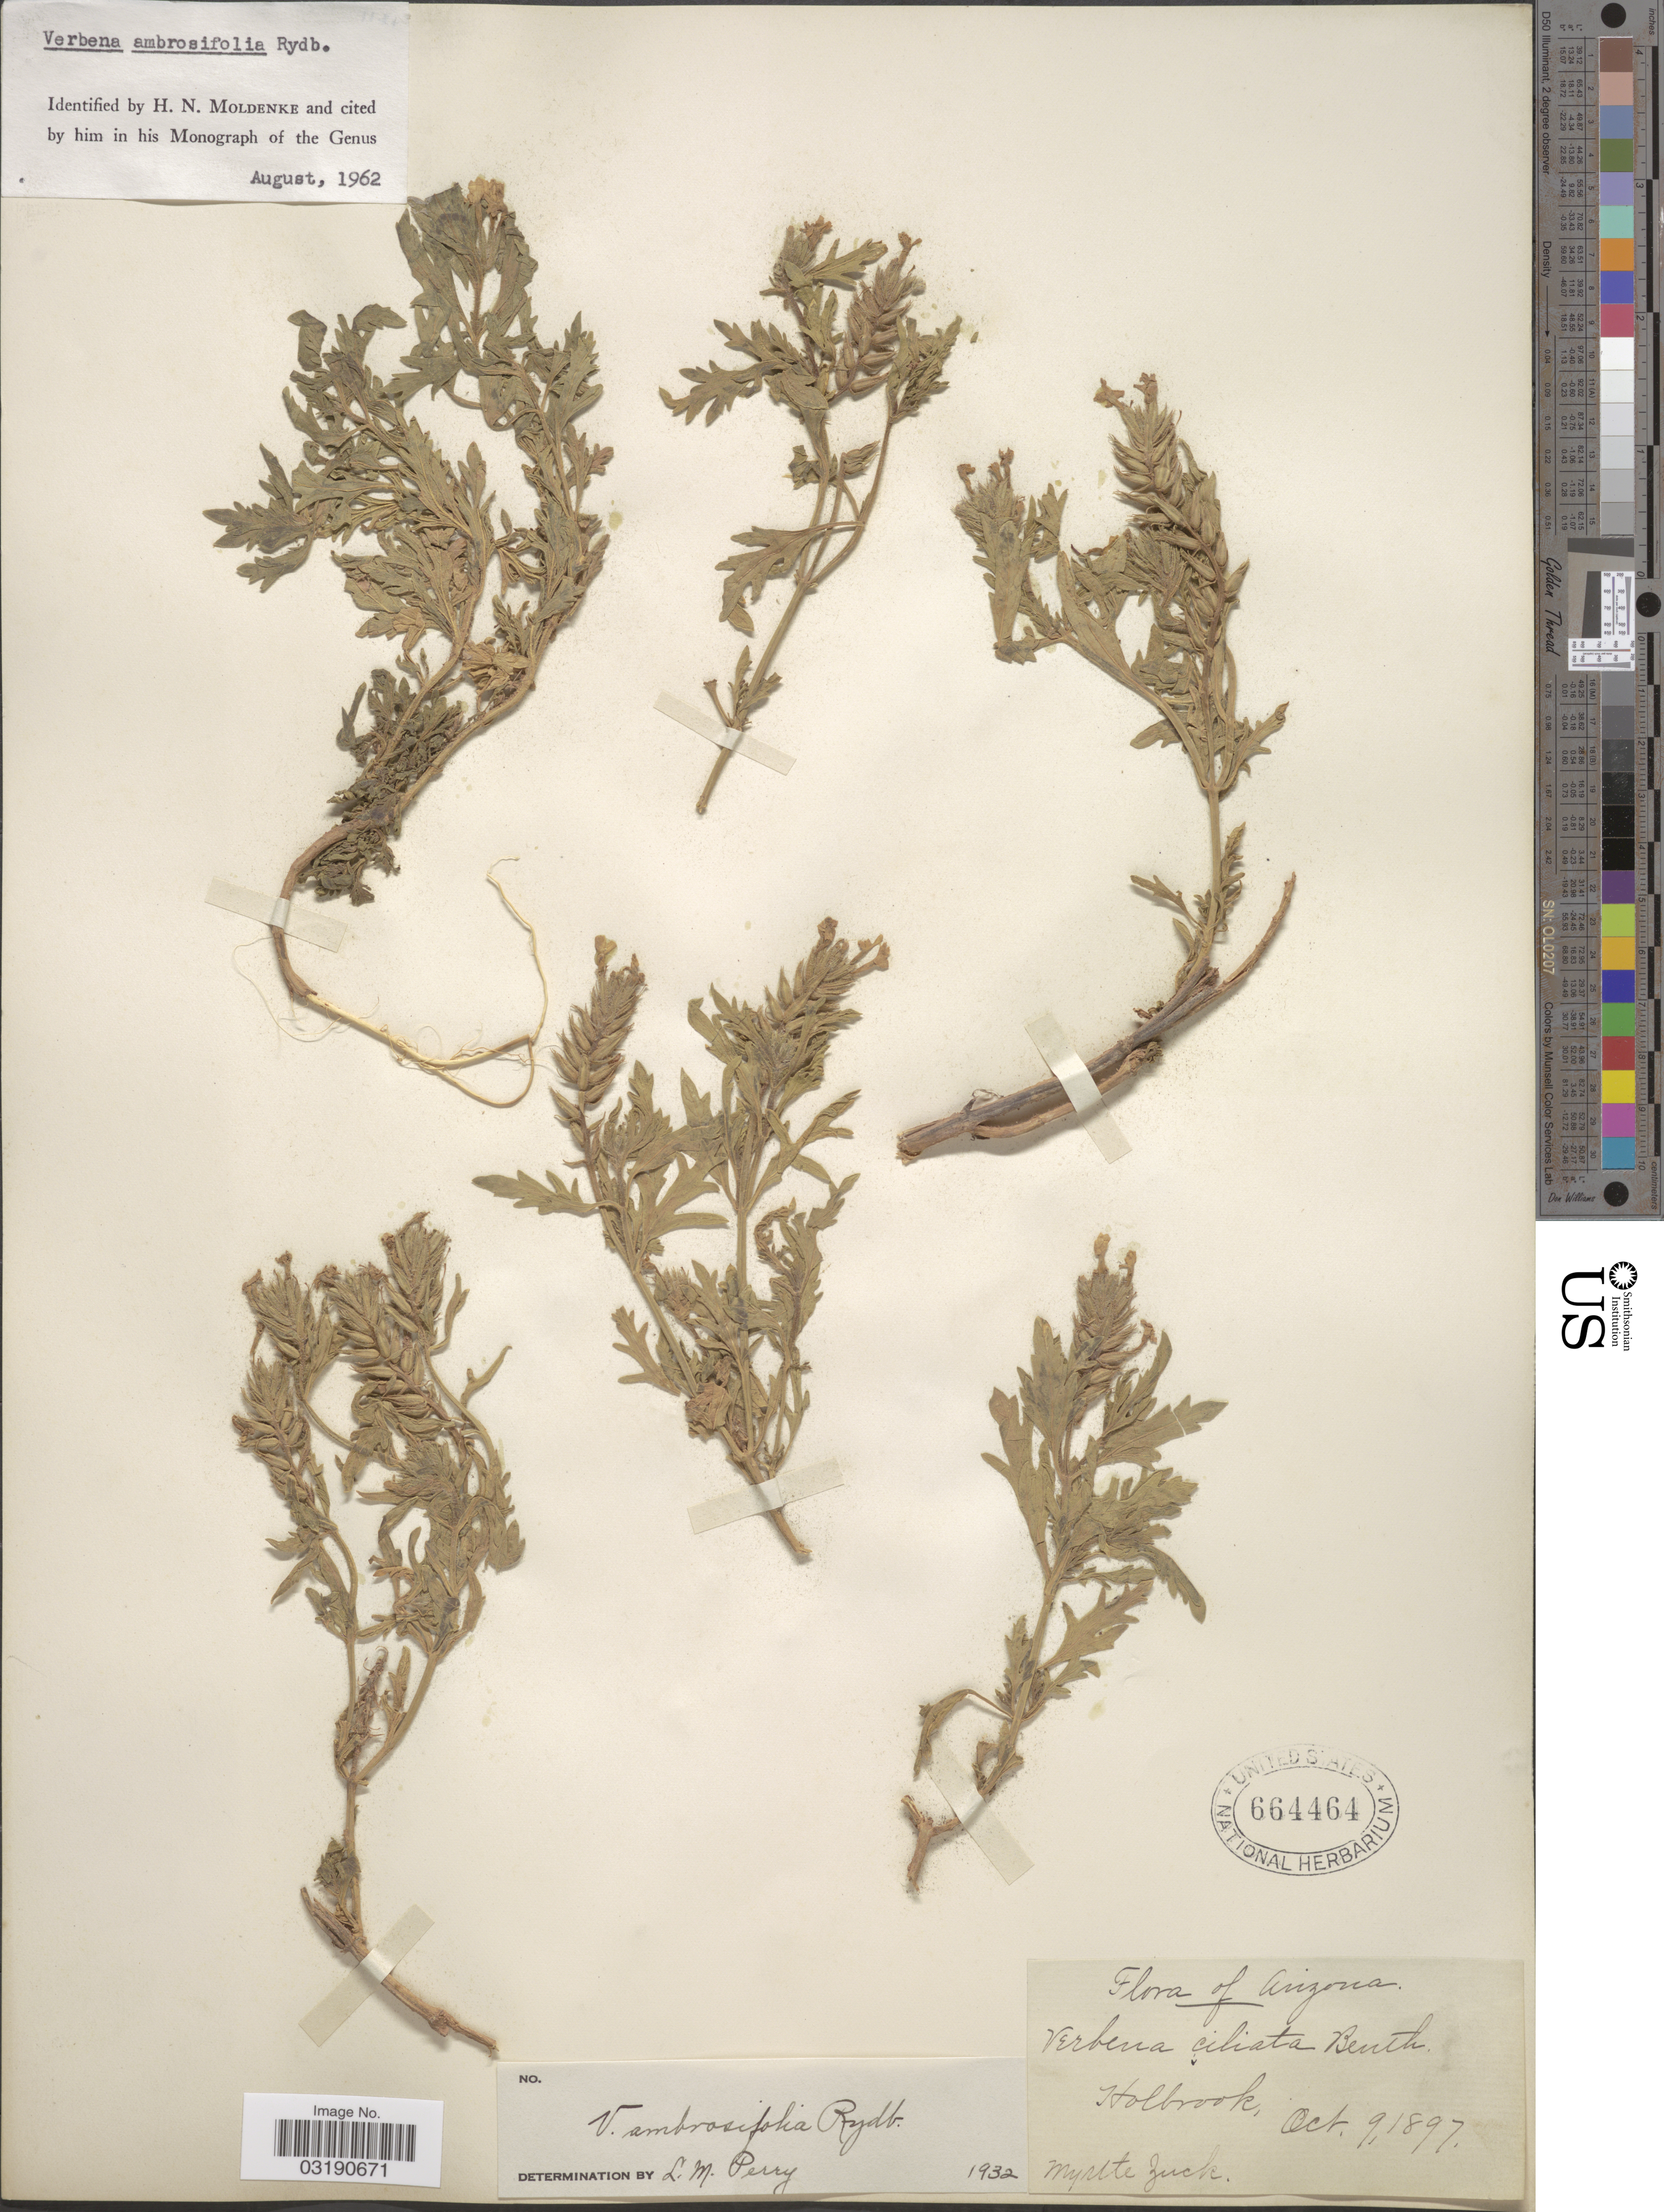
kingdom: Plantae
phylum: Tracheophyta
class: Magnoliopsida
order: Lamiales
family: Verbenaceae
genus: Verbena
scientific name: Verbena ambrosiifolia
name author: Rydb. ex Small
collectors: M. Zuck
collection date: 1897-10-09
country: United States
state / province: Arizona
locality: Holbrook.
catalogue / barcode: US 664464